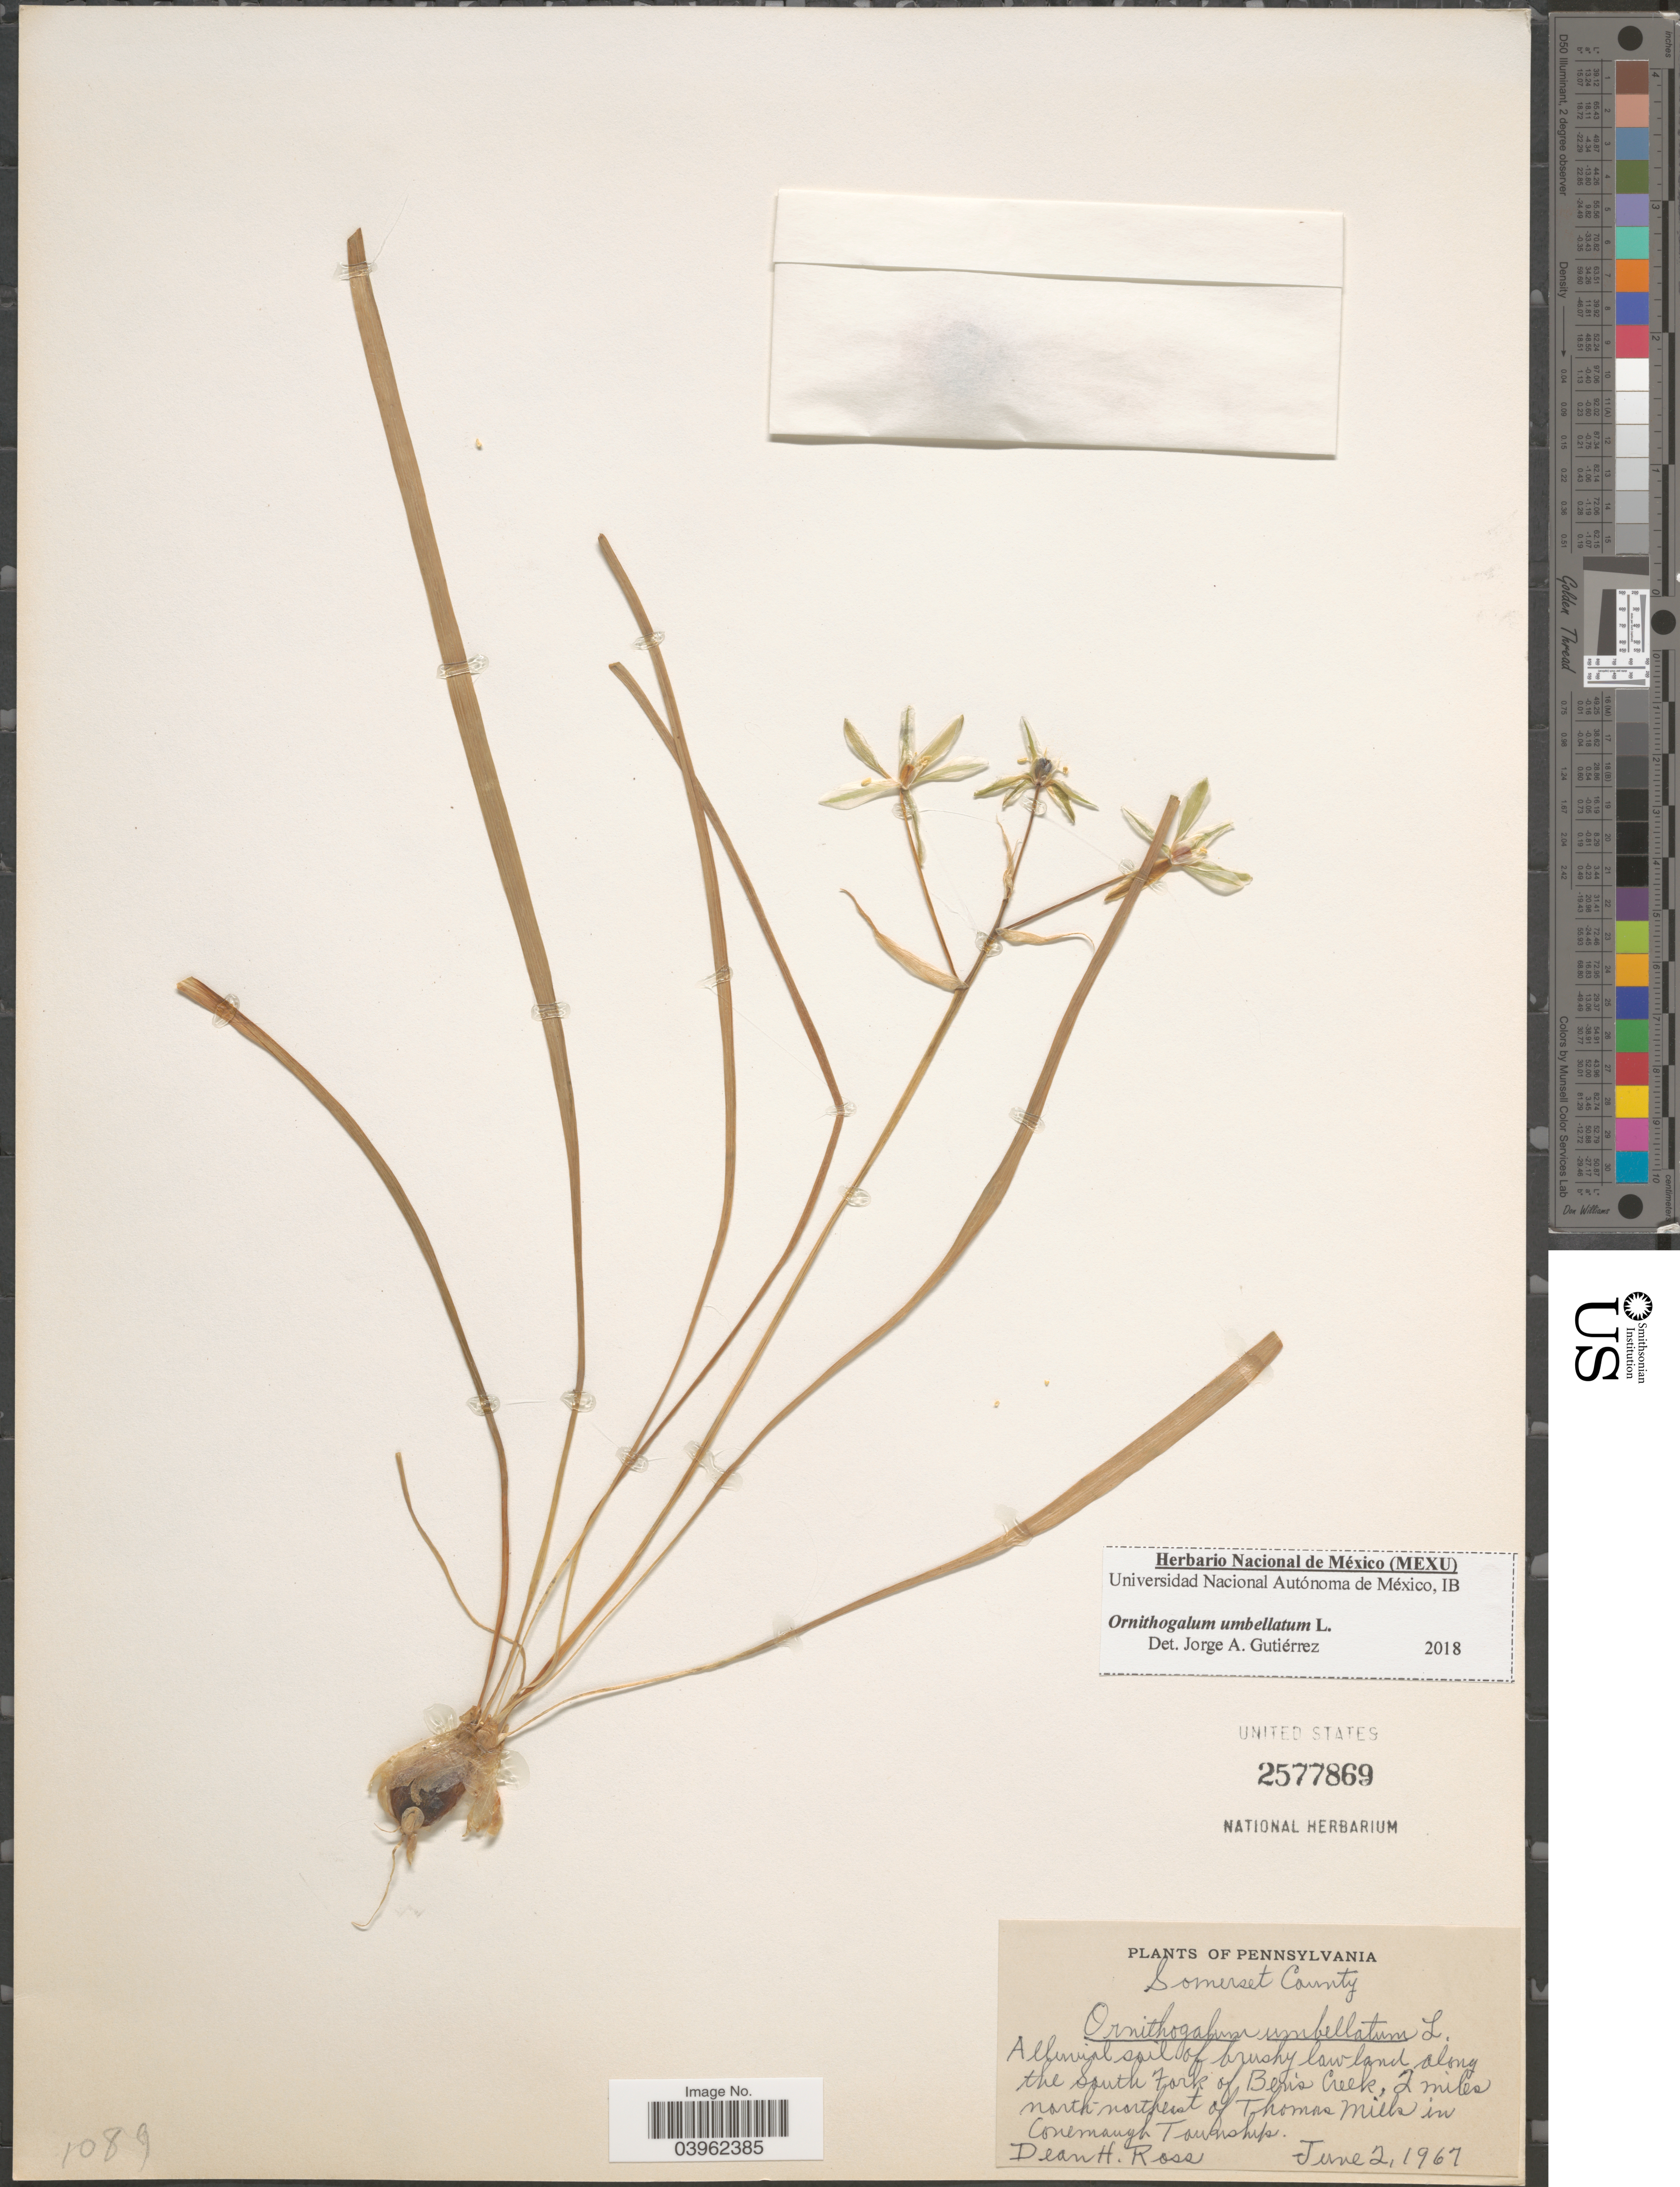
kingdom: Plantae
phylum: Tracheophyta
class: Liliopsida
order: Asparagales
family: Asparagaceae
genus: Ornithogalum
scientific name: Ornithogalum umbellatum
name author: L.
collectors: D. Ross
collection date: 1967-06-02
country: United States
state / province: Pennsylvania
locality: Somerset County. Alluvial soil of brushy lawland along the South Fork of Ben's Creek, 2 miles north-northeast of Thomas Mills in Conemaugh Township.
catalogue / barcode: US 2577869